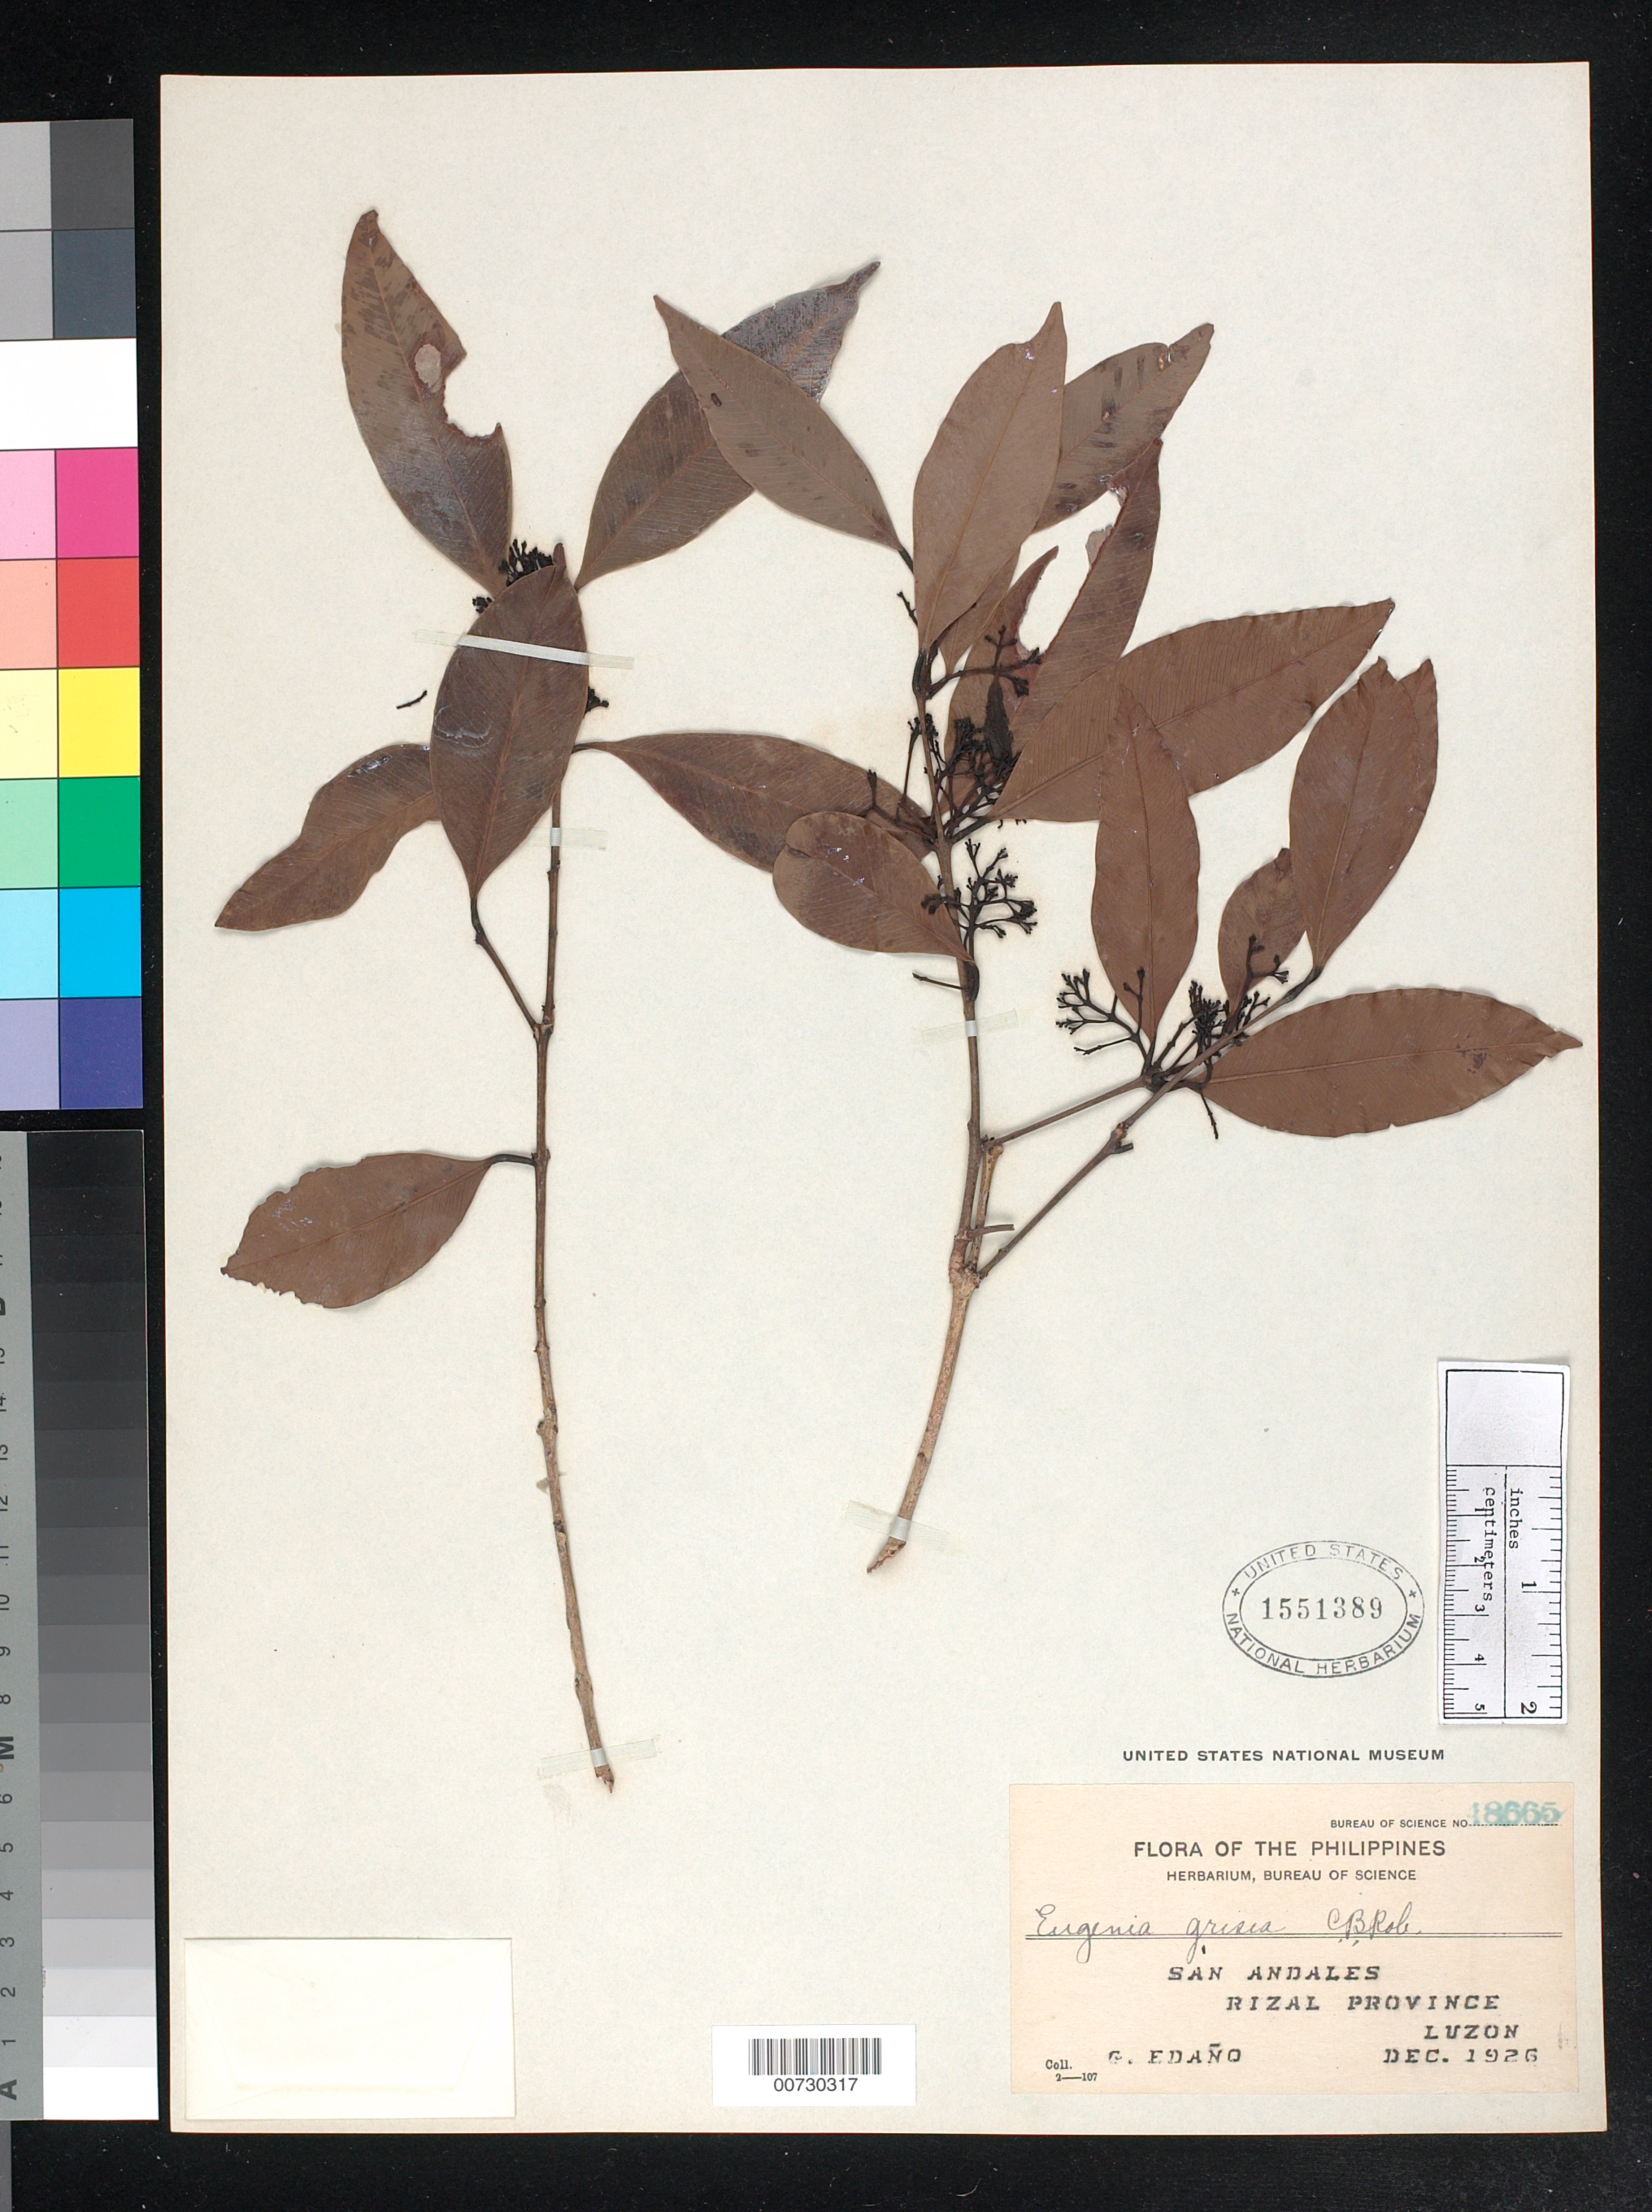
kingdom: Plantae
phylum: Tracheophyta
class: Magnoliopsida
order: Myrtales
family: Myrtaceae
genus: Syzygium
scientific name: Syzygium griseum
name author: (C.B. Rob.) Airy Shaw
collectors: G. E. Edaño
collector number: Bur. Sci. 18665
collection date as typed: Dec 1926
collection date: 1926-12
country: Philippines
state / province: Calabarzon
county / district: Rizal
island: Luzon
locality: San andales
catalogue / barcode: US 1551389